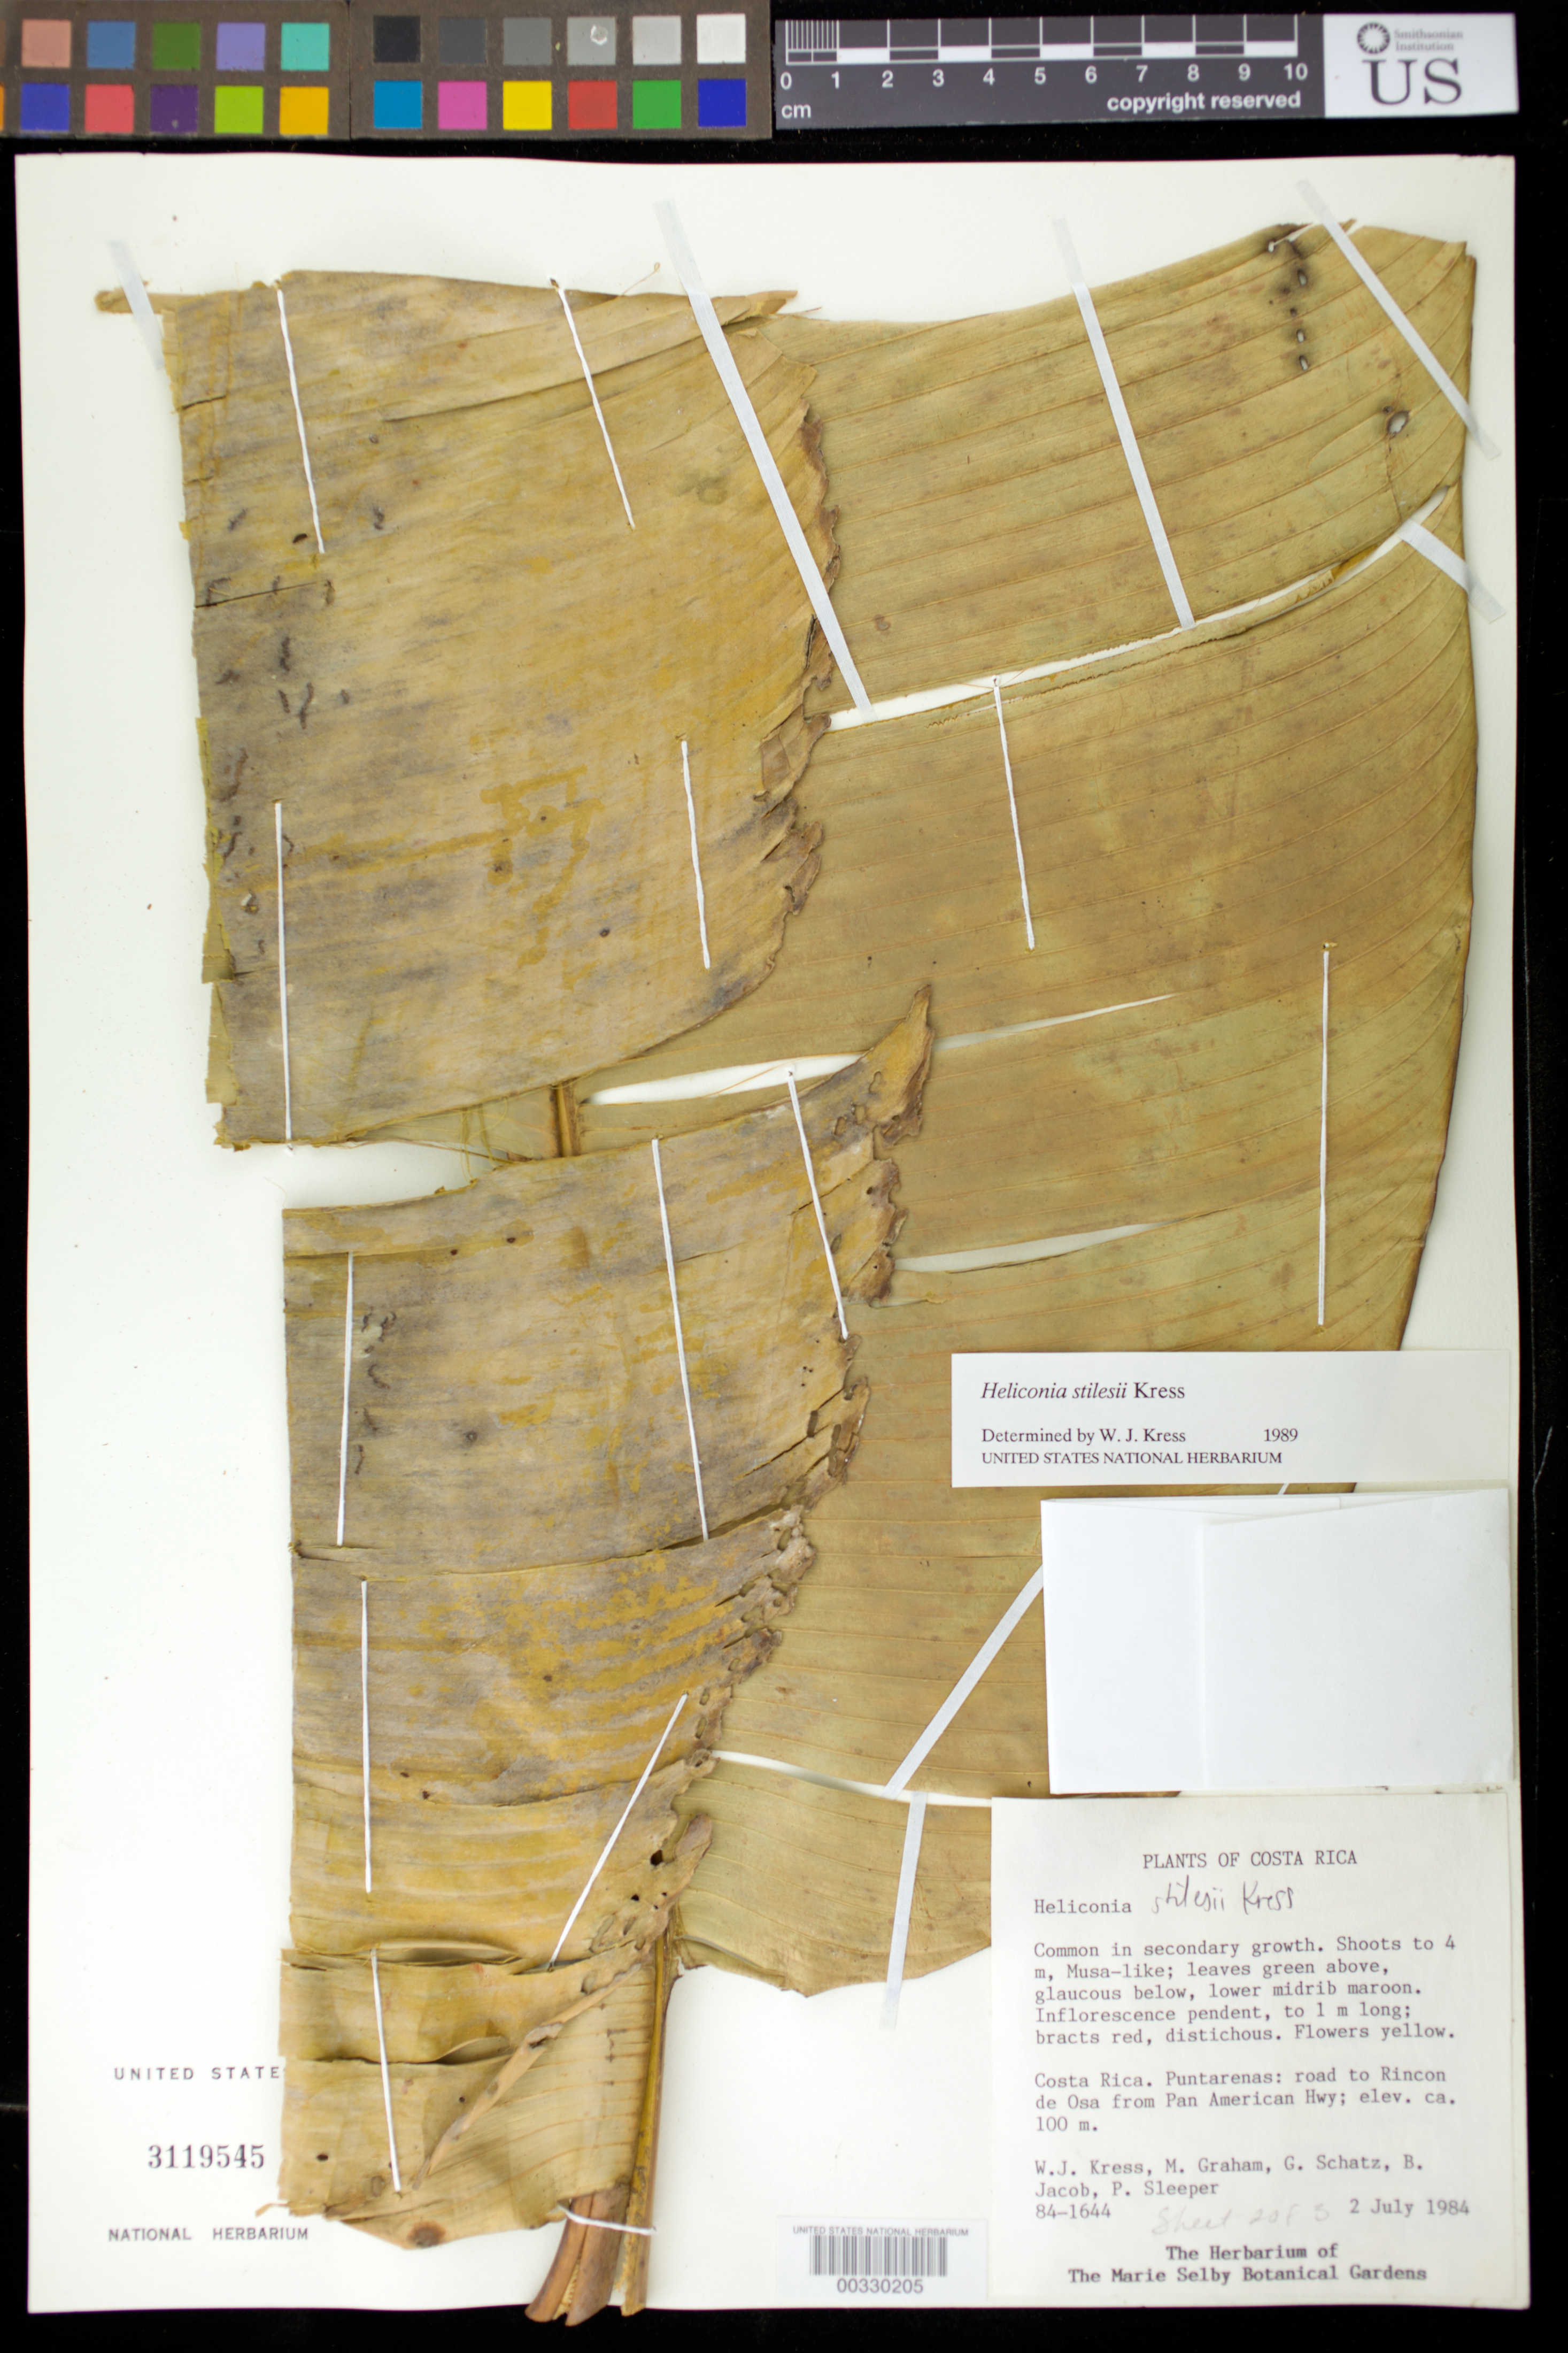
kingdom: Plantae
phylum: Tracheophyta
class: Liliopsida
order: Zingiberales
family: Heliconiaceae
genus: Heliconia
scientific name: Heliconia stilesii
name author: W.J. Kress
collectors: W. J. Kress, M. Graham, G. Schatz, B. Jacobs & P. Sleeper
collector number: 84-1644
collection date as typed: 02 Jul 1984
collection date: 1984-07-02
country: Costa Rica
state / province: Puntarenas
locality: Road to rincon de osa from pan american hwy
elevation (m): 100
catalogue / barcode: US 3119545